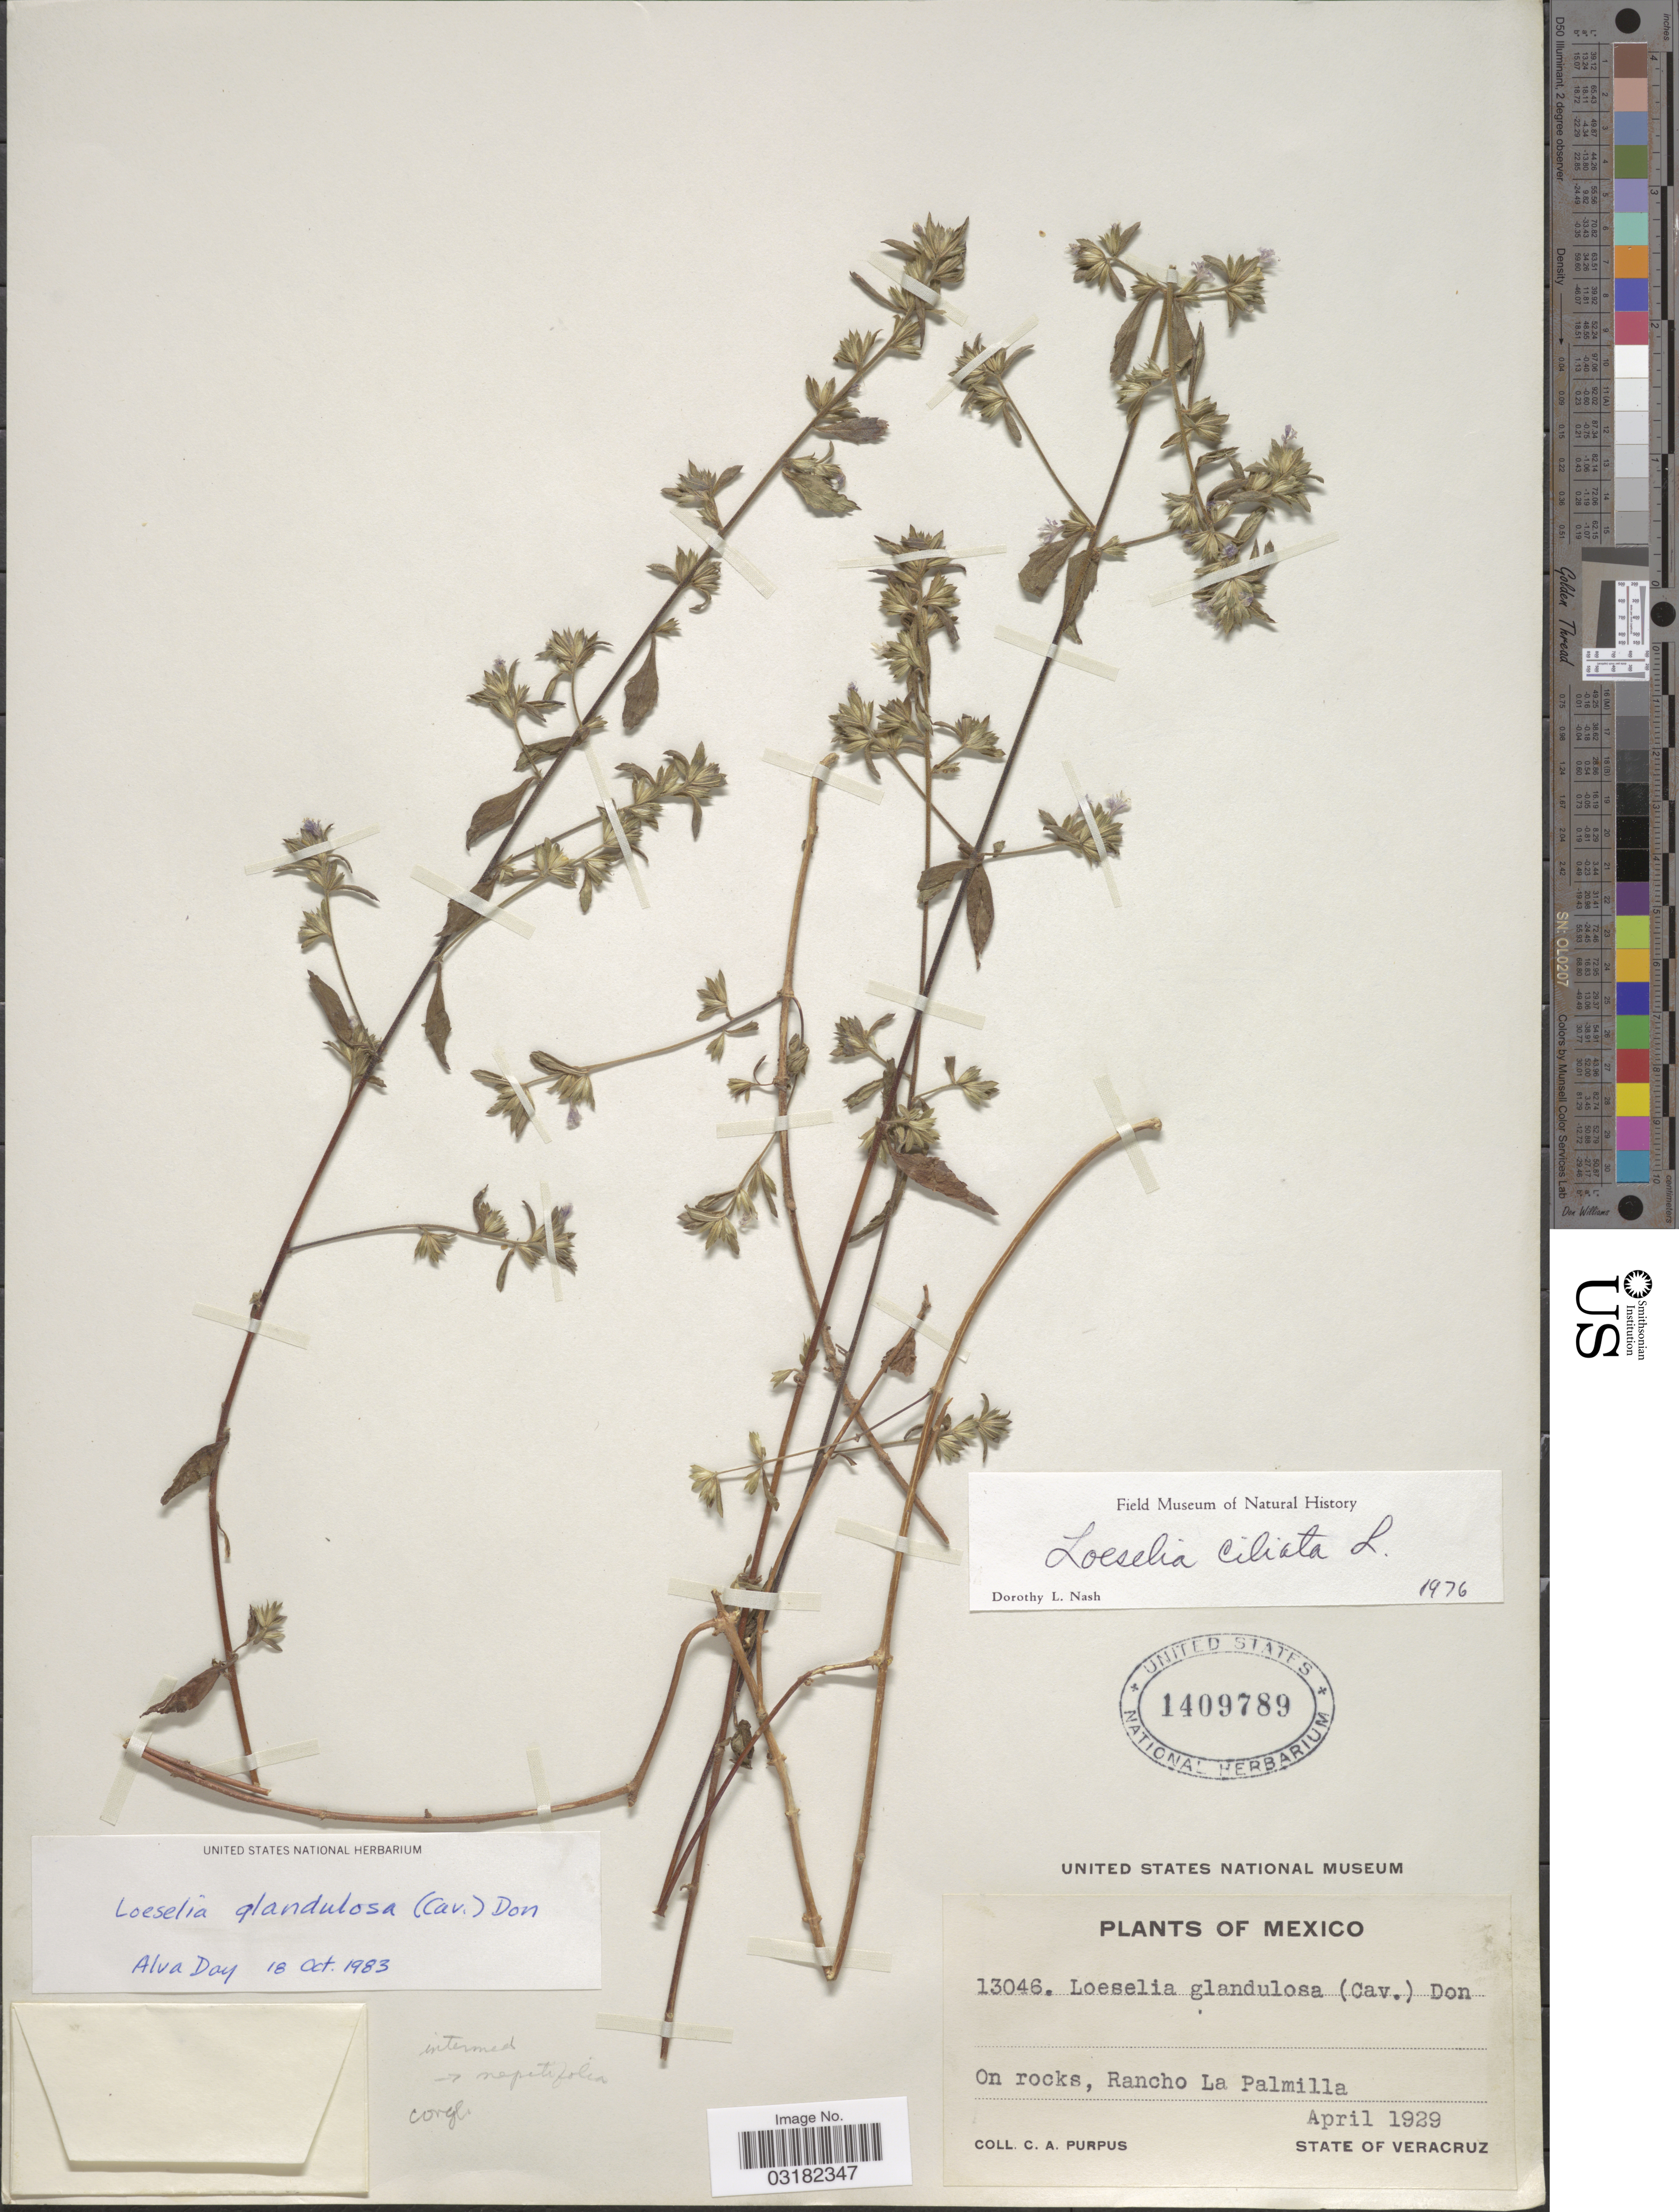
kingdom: Plantae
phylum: Tracheophyta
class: Magnoliopsida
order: Ericales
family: Polemoniaceae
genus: Loeselia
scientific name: Loeselia glandulosa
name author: (Cav.) G. Don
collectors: C. A. Purpus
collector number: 13046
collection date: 1929-04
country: Mexico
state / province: Veracruz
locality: On rocks, Rancho La Palmilla. State of Veracruz.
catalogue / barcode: US 1409789